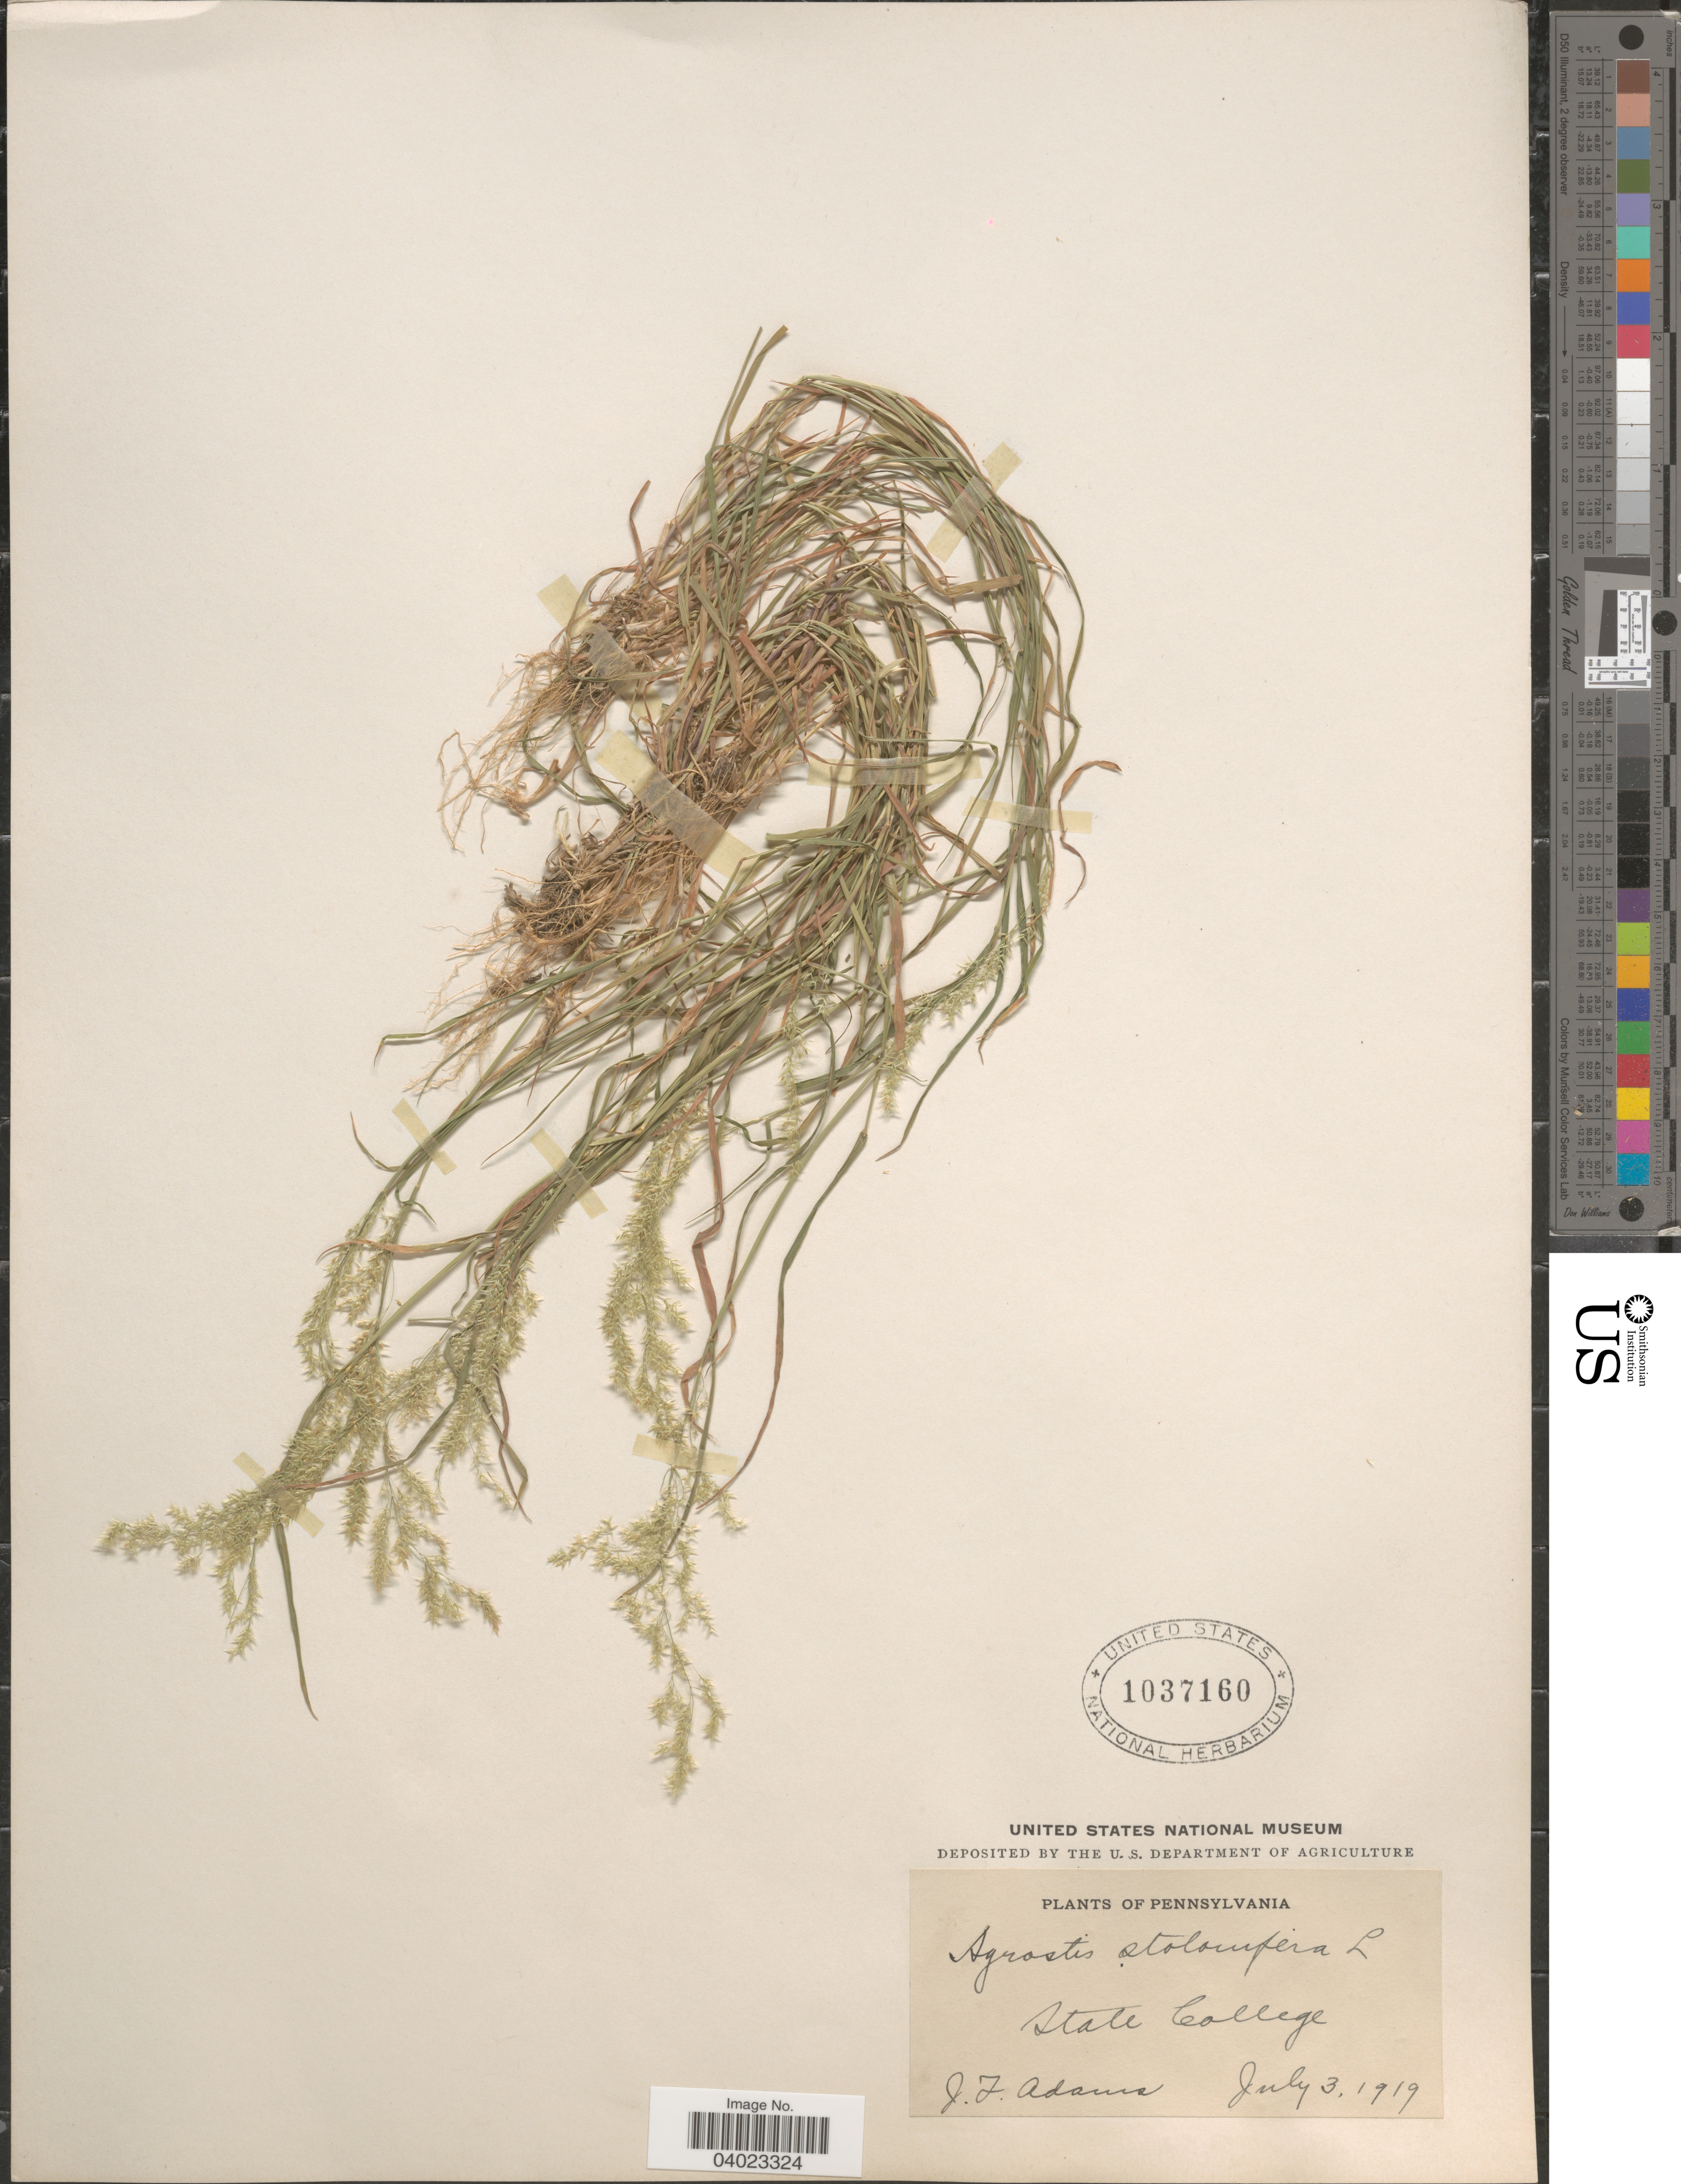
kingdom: Plantae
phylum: Tracheophyta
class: Liliopsida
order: Poales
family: Poaceae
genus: Agrostis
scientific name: Agrostis stolonifera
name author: L.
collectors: J. Adams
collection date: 1919-07-03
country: United States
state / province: Pennsylvania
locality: State College.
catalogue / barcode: US 1037160